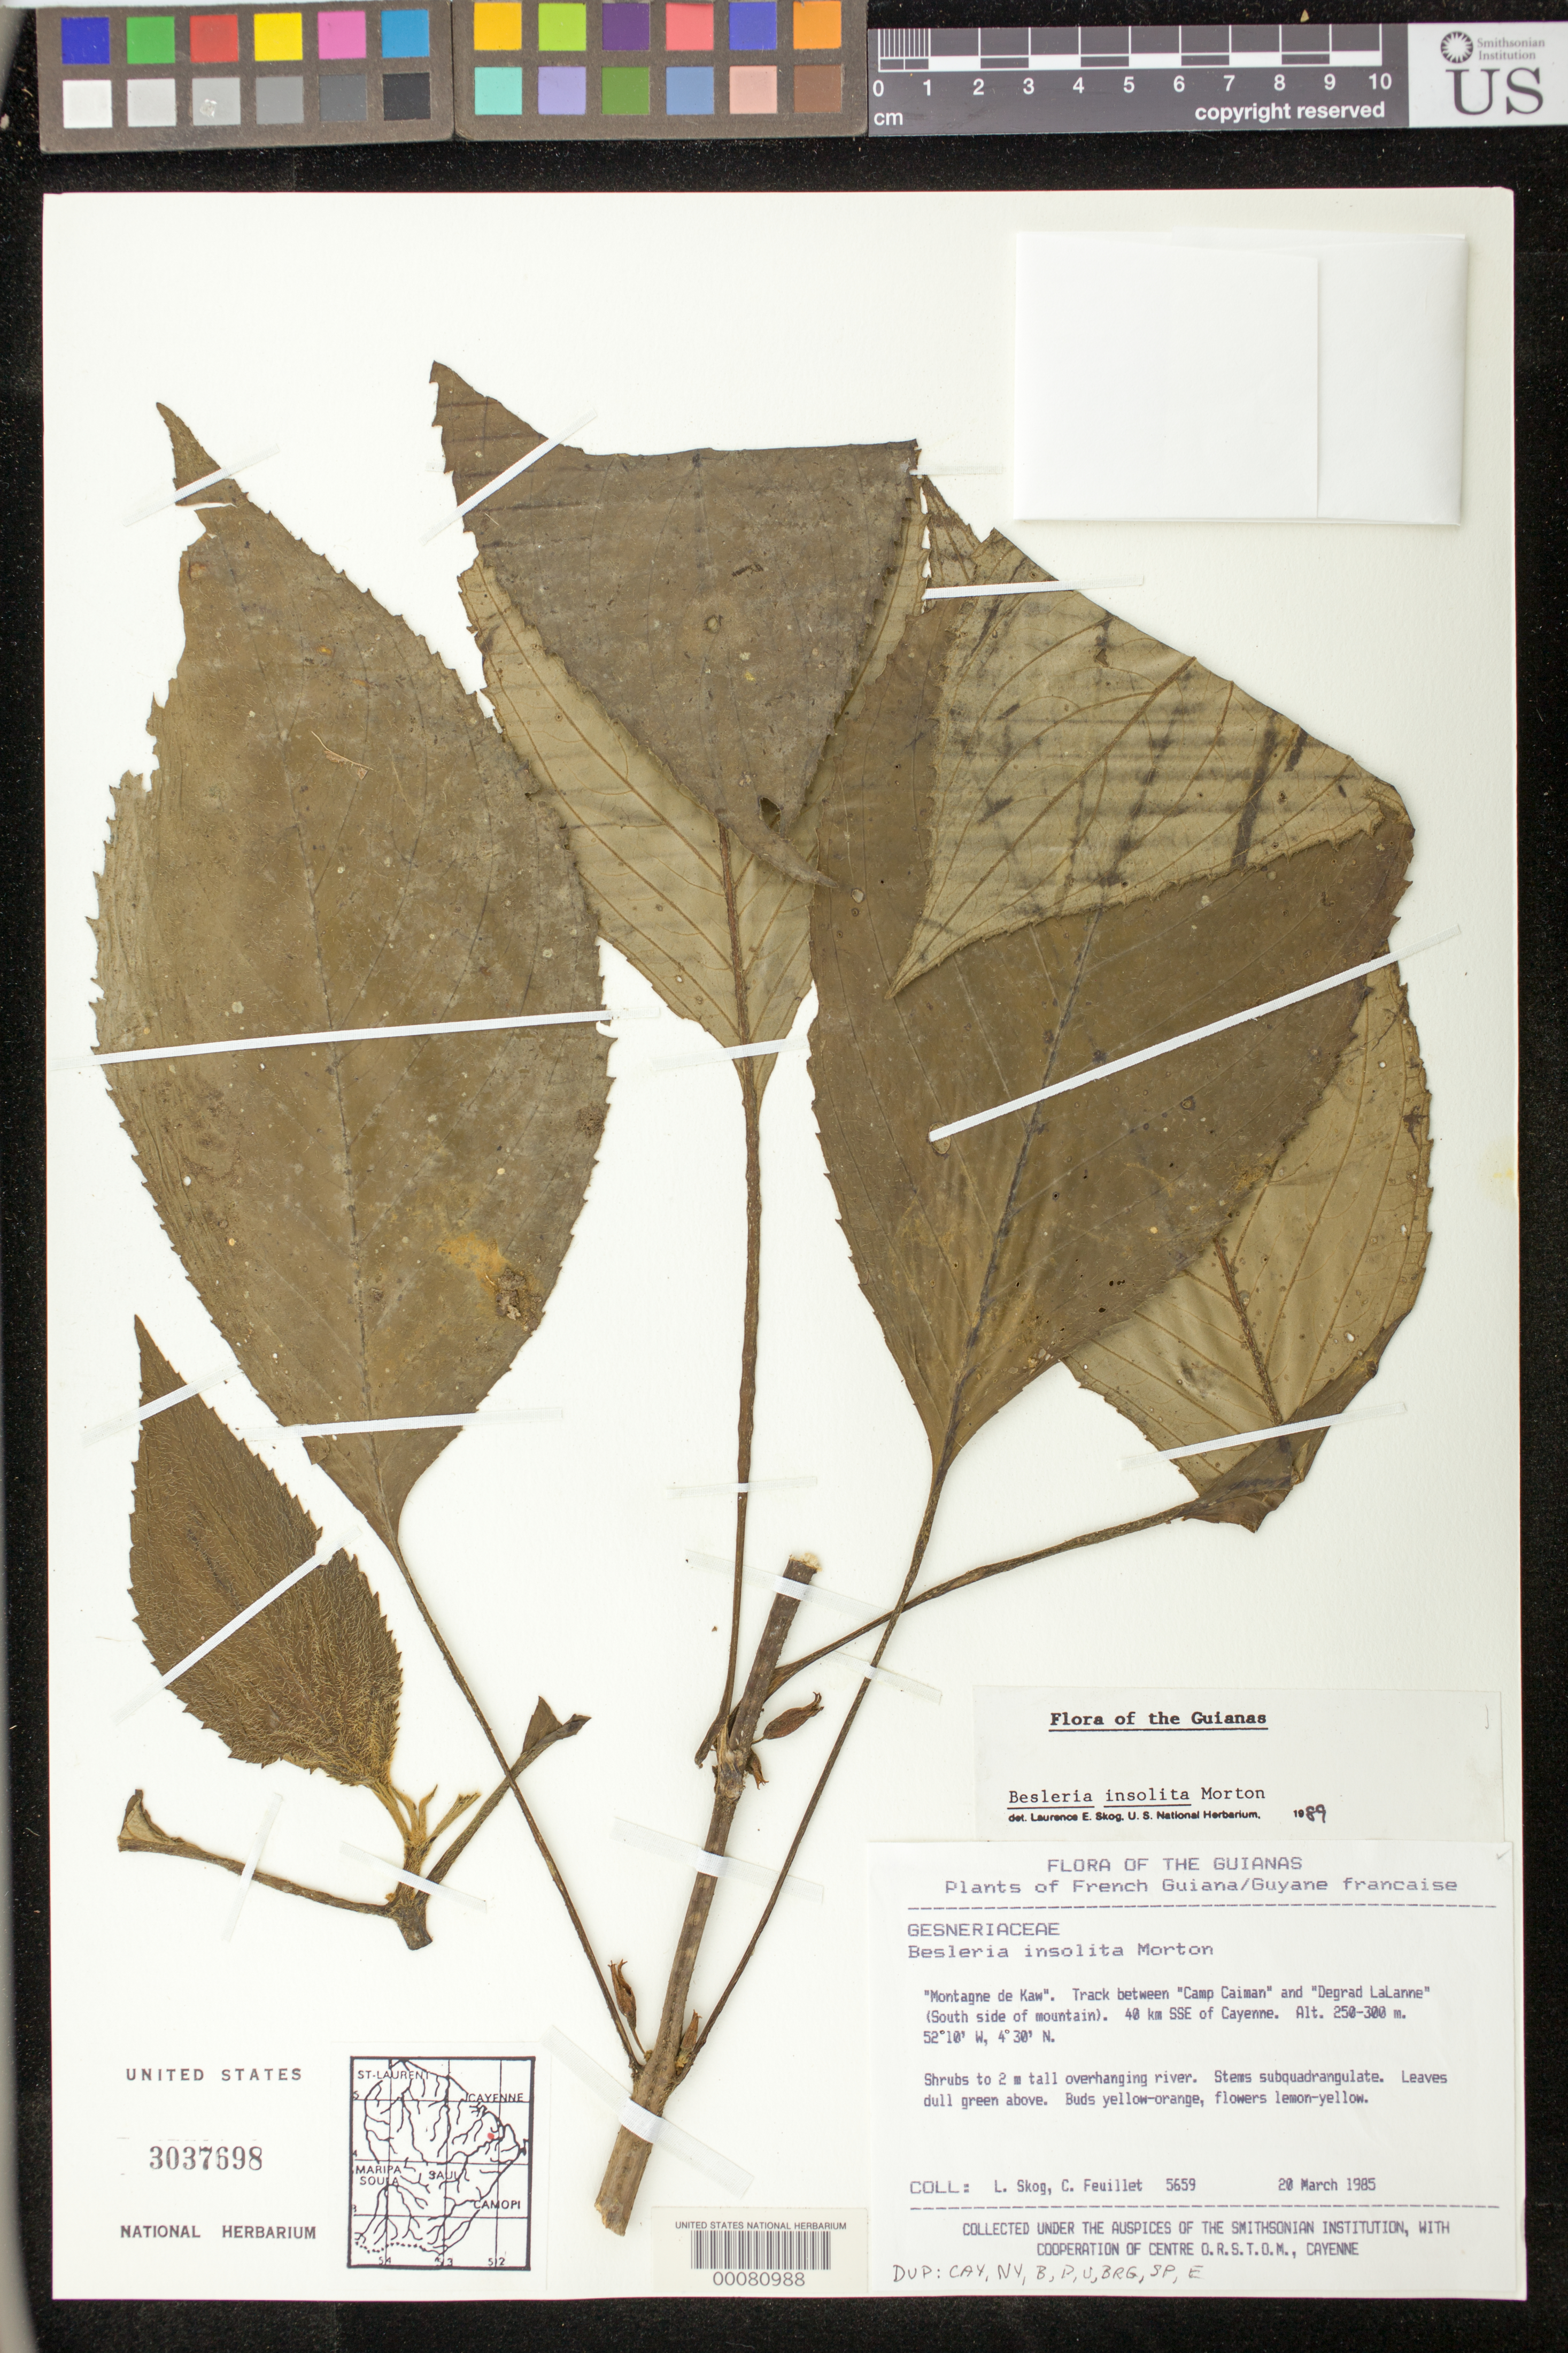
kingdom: Plantae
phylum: Tracheophyta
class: Magnoliopsida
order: Lamiales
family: Gesneriaceae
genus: Besleria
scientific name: Besleria insolita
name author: C.V. Morton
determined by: Skog, Laurence E.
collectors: L. E. Skog & C. Feuillet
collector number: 5659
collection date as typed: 20 Mar 1985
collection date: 1985-03-20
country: French Guiana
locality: Montagne de Kaw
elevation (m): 250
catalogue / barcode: US 3037698